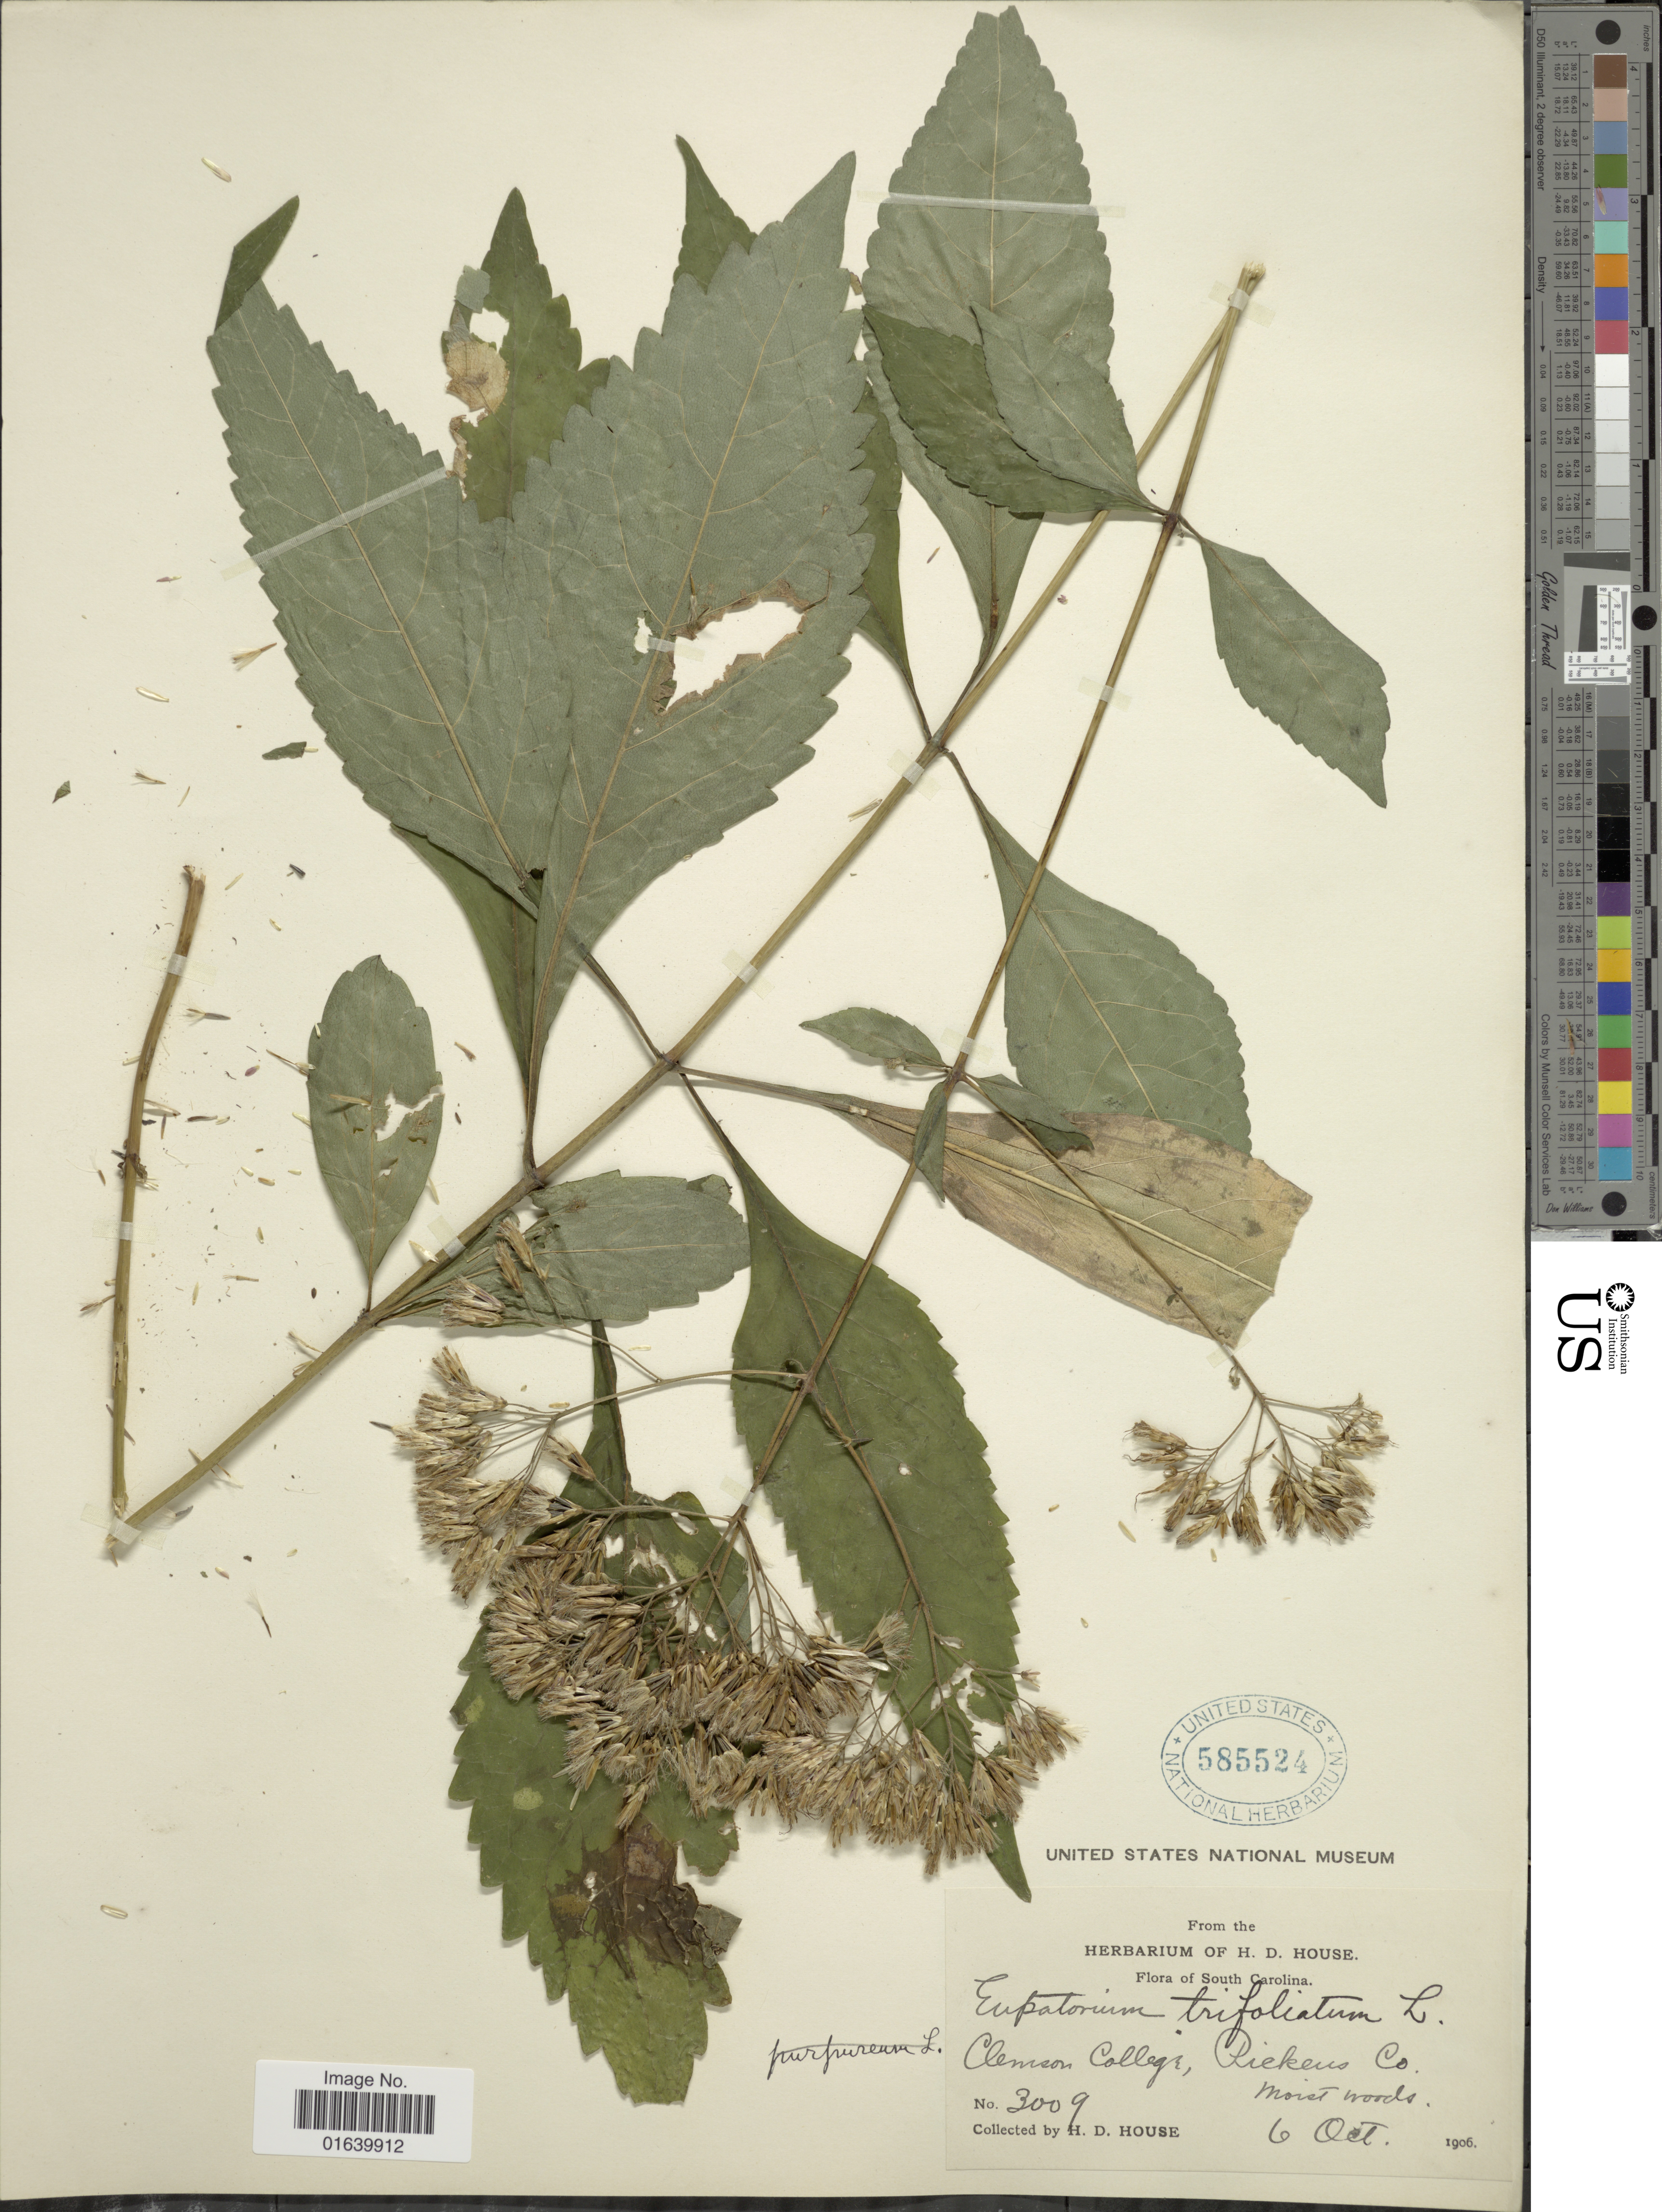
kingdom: Plantae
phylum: Tracheophyta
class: Magnoliopsida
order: Asterales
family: Asteraceae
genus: Eupatorium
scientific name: Eupatorium purpureum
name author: (L.) E.E. Lamont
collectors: H. D. House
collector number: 3009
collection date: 1906-10-06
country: United States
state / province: South Carolina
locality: South Carolina, Clemson College, Riekens Co.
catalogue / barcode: US 585524